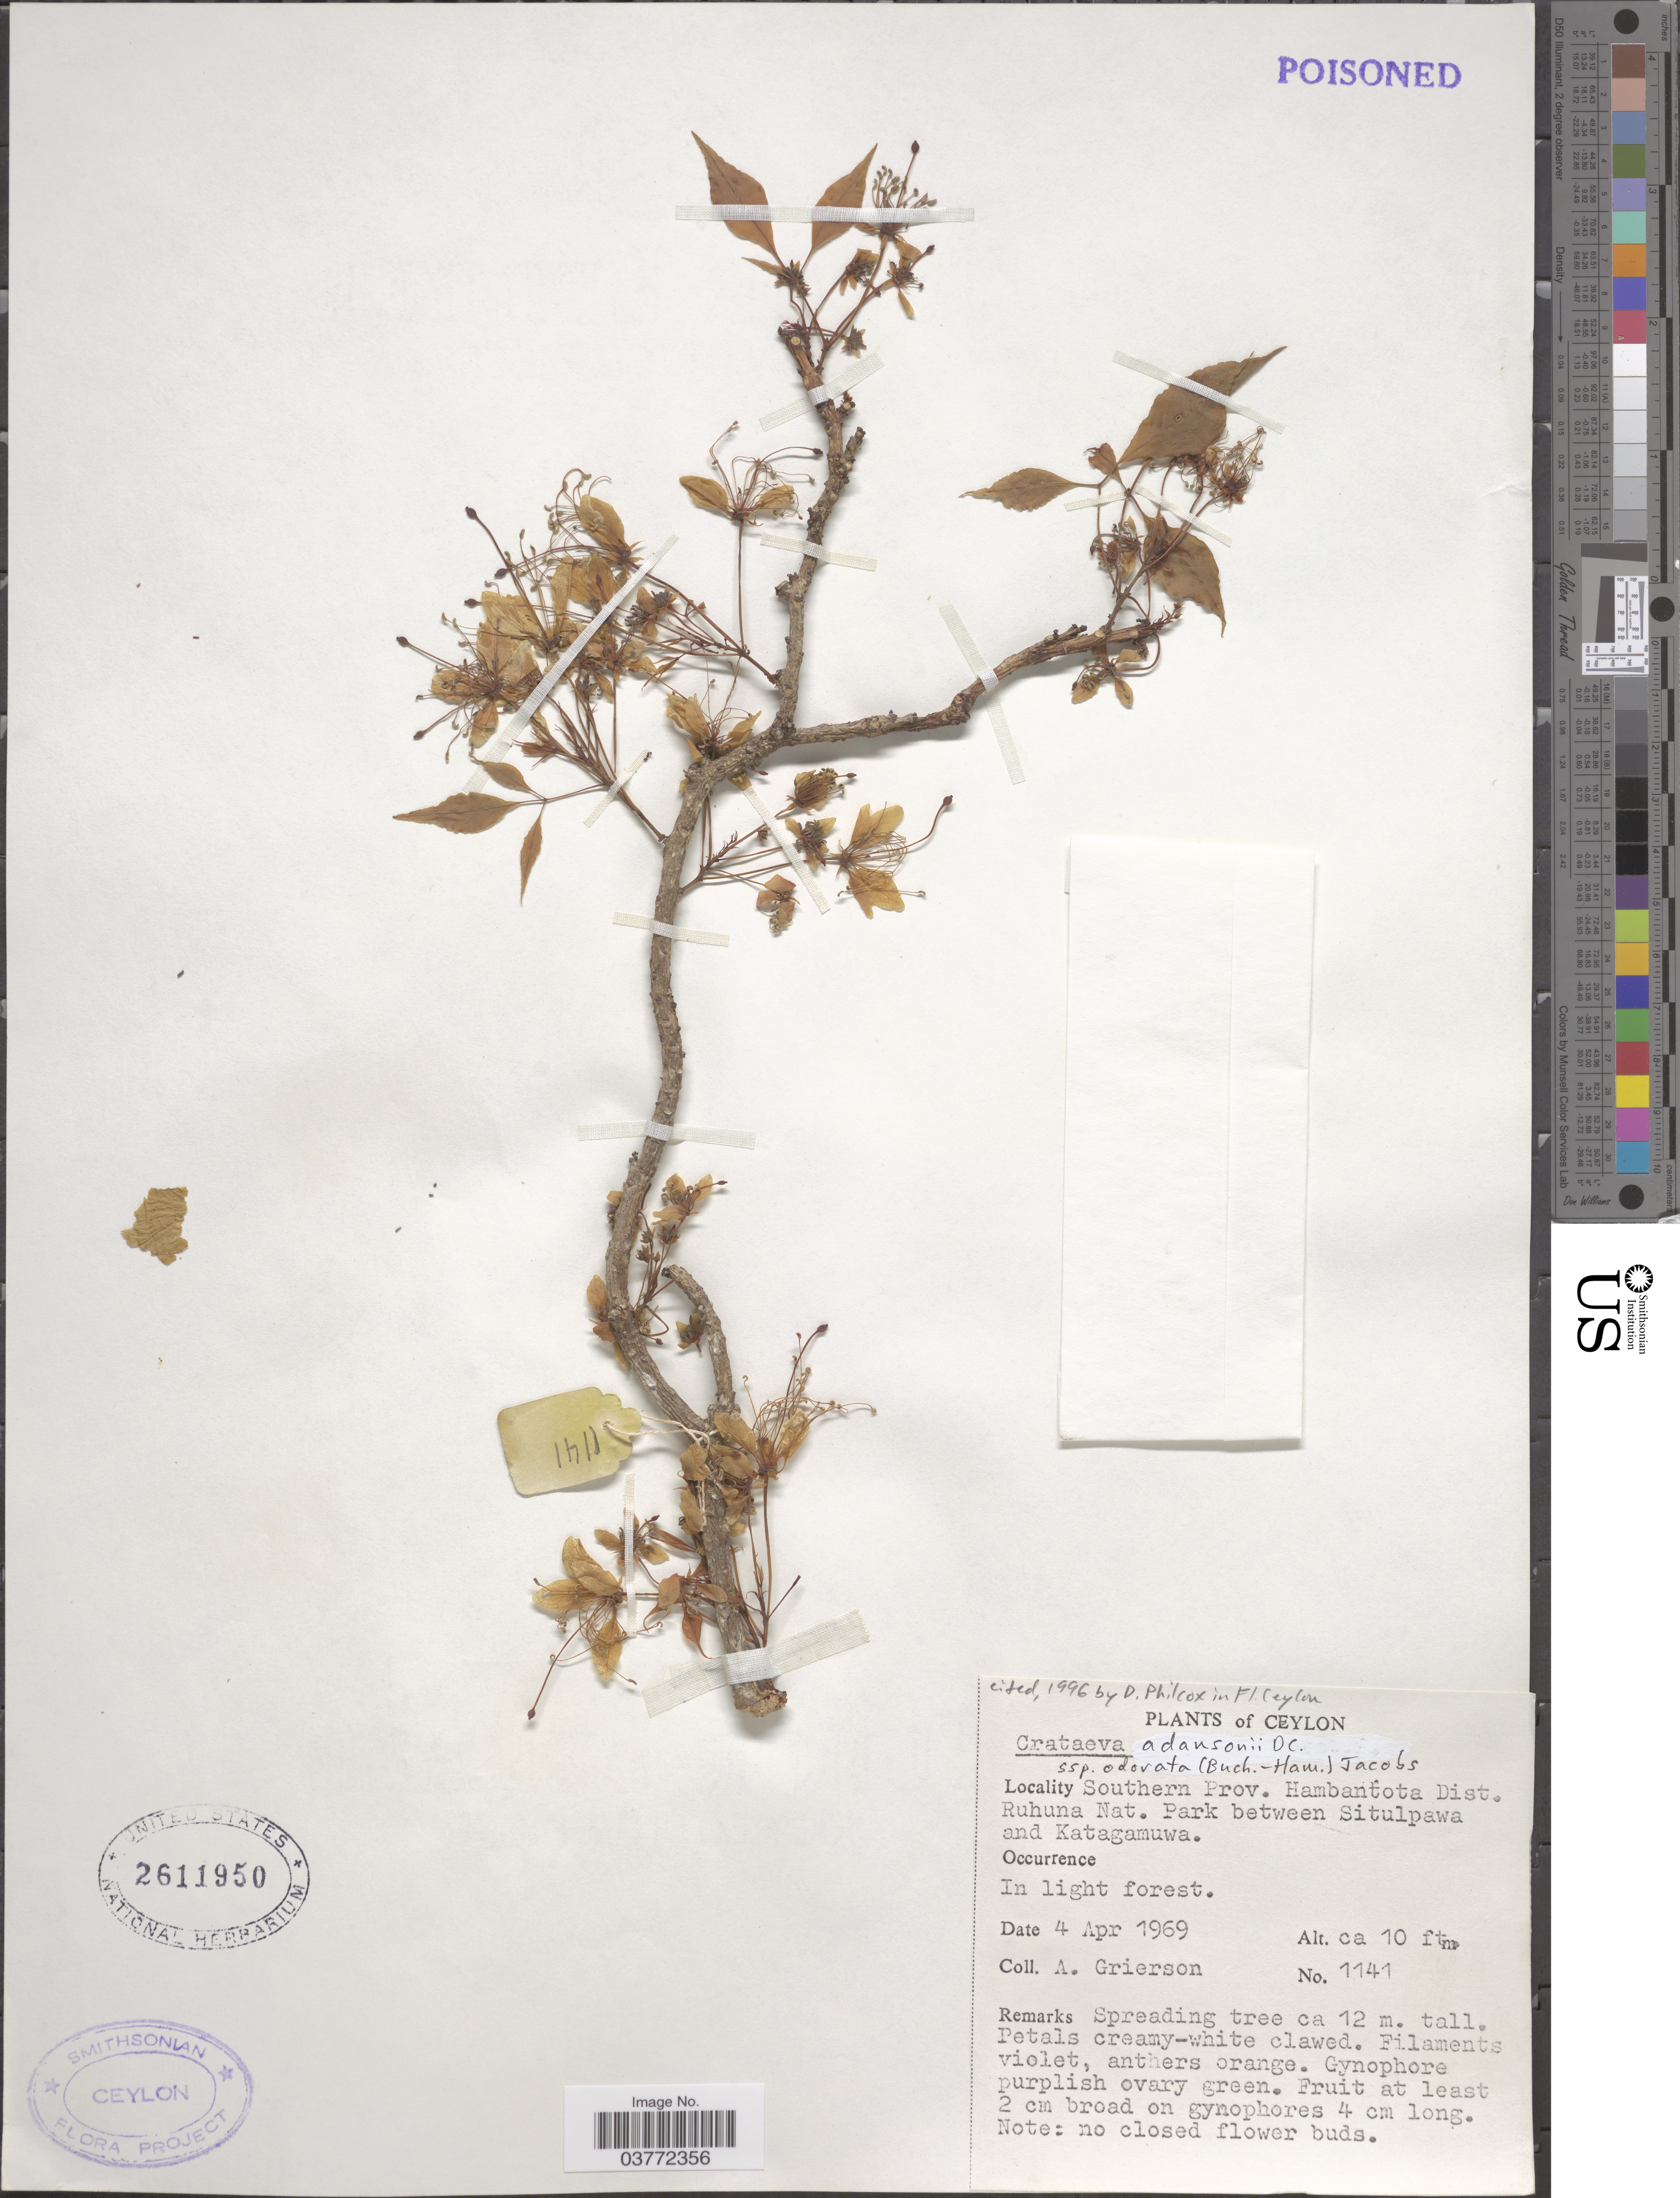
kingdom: Plantae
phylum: Tracheophyta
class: Magnoliopsida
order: Brassicales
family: Capparaceae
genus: Crateva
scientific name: Crateva adansonii subsp. odora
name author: (Buch.-Ham.) Jacobs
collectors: A. Grierson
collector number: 1141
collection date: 1969-04-04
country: Sri Lanka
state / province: Southern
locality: Ceylon. Hambantota Dist. Ruhuna Nat. Park between Situlpawa and Katagamuwa.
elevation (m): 3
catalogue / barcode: US 2611950